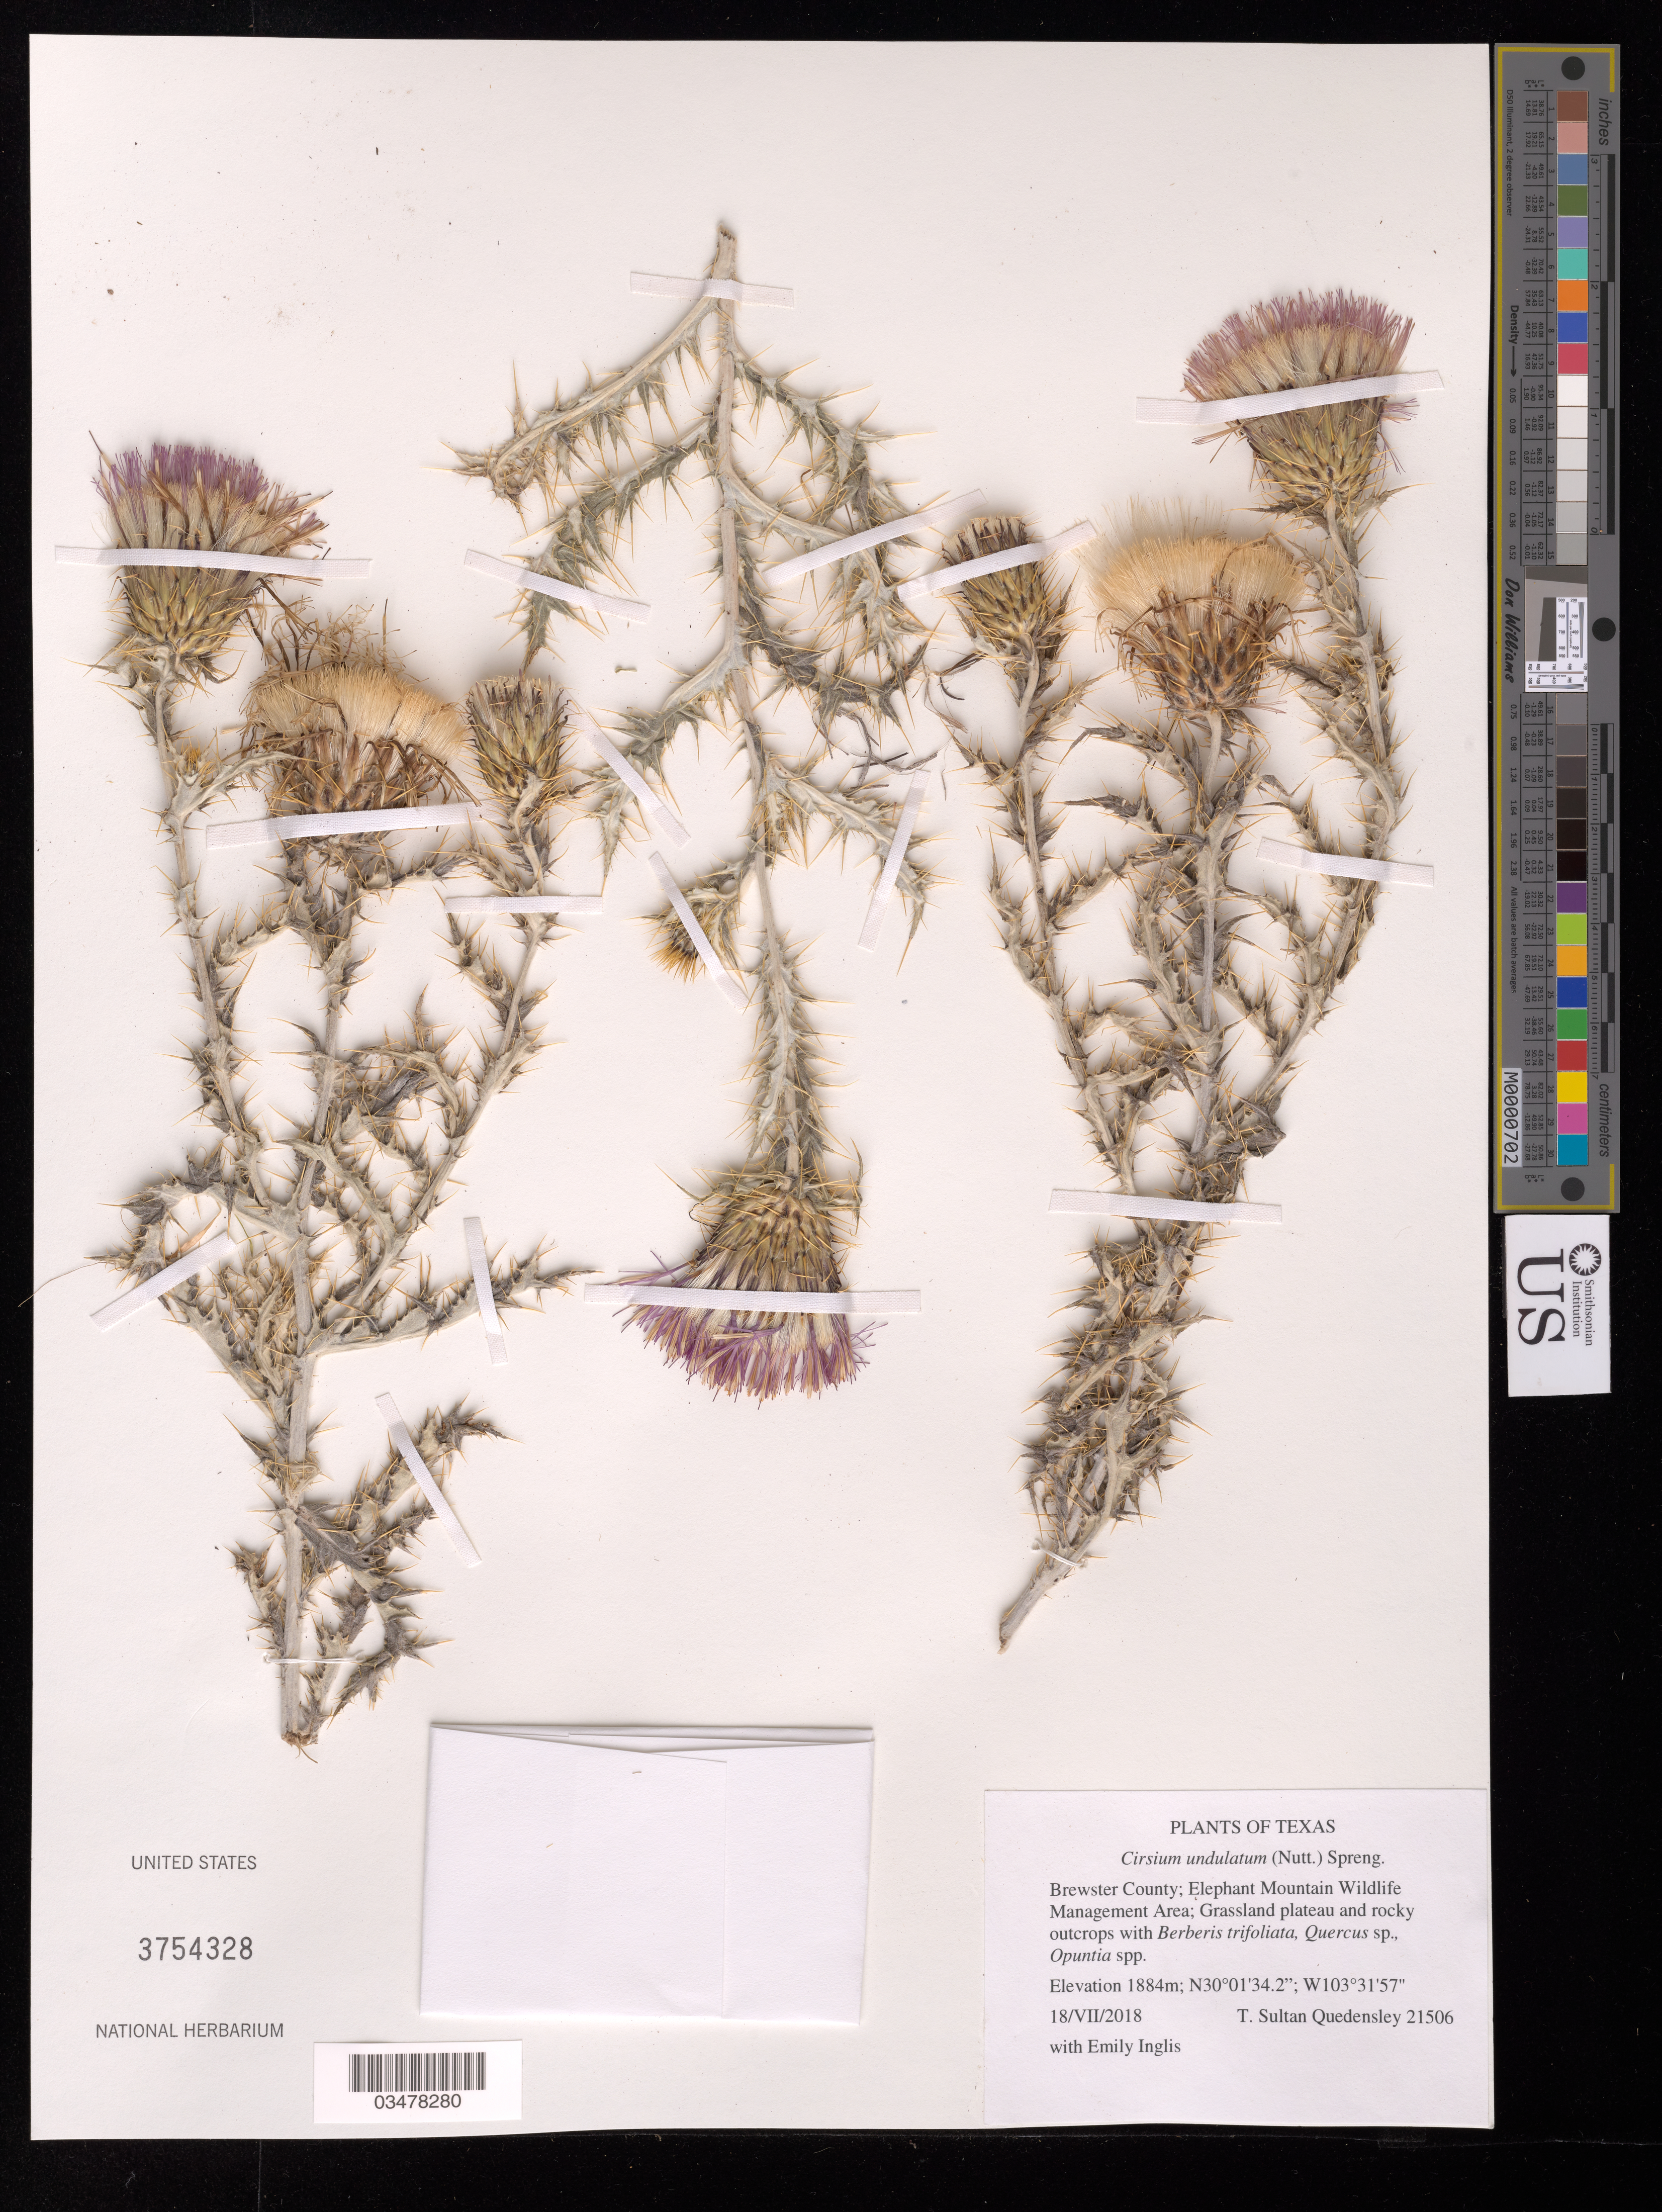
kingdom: Plantae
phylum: Tracheophyta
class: Magnoliopsida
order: Asterales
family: Asteraceae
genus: Cirsium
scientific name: Cirsium undulatum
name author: (Nutt.) Spreng.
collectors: T. S. Quedensley & E. Inglis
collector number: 21506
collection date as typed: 18 Jul 2018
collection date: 2018-07-18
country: United States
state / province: Texas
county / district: Brewster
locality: Elephant Mountain Wildlife Management Area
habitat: Grassland plateau and rocky outcrops. With Berberis trifoliata, Quercus sp., Opuntia sp.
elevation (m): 1884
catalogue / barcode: US 3754328